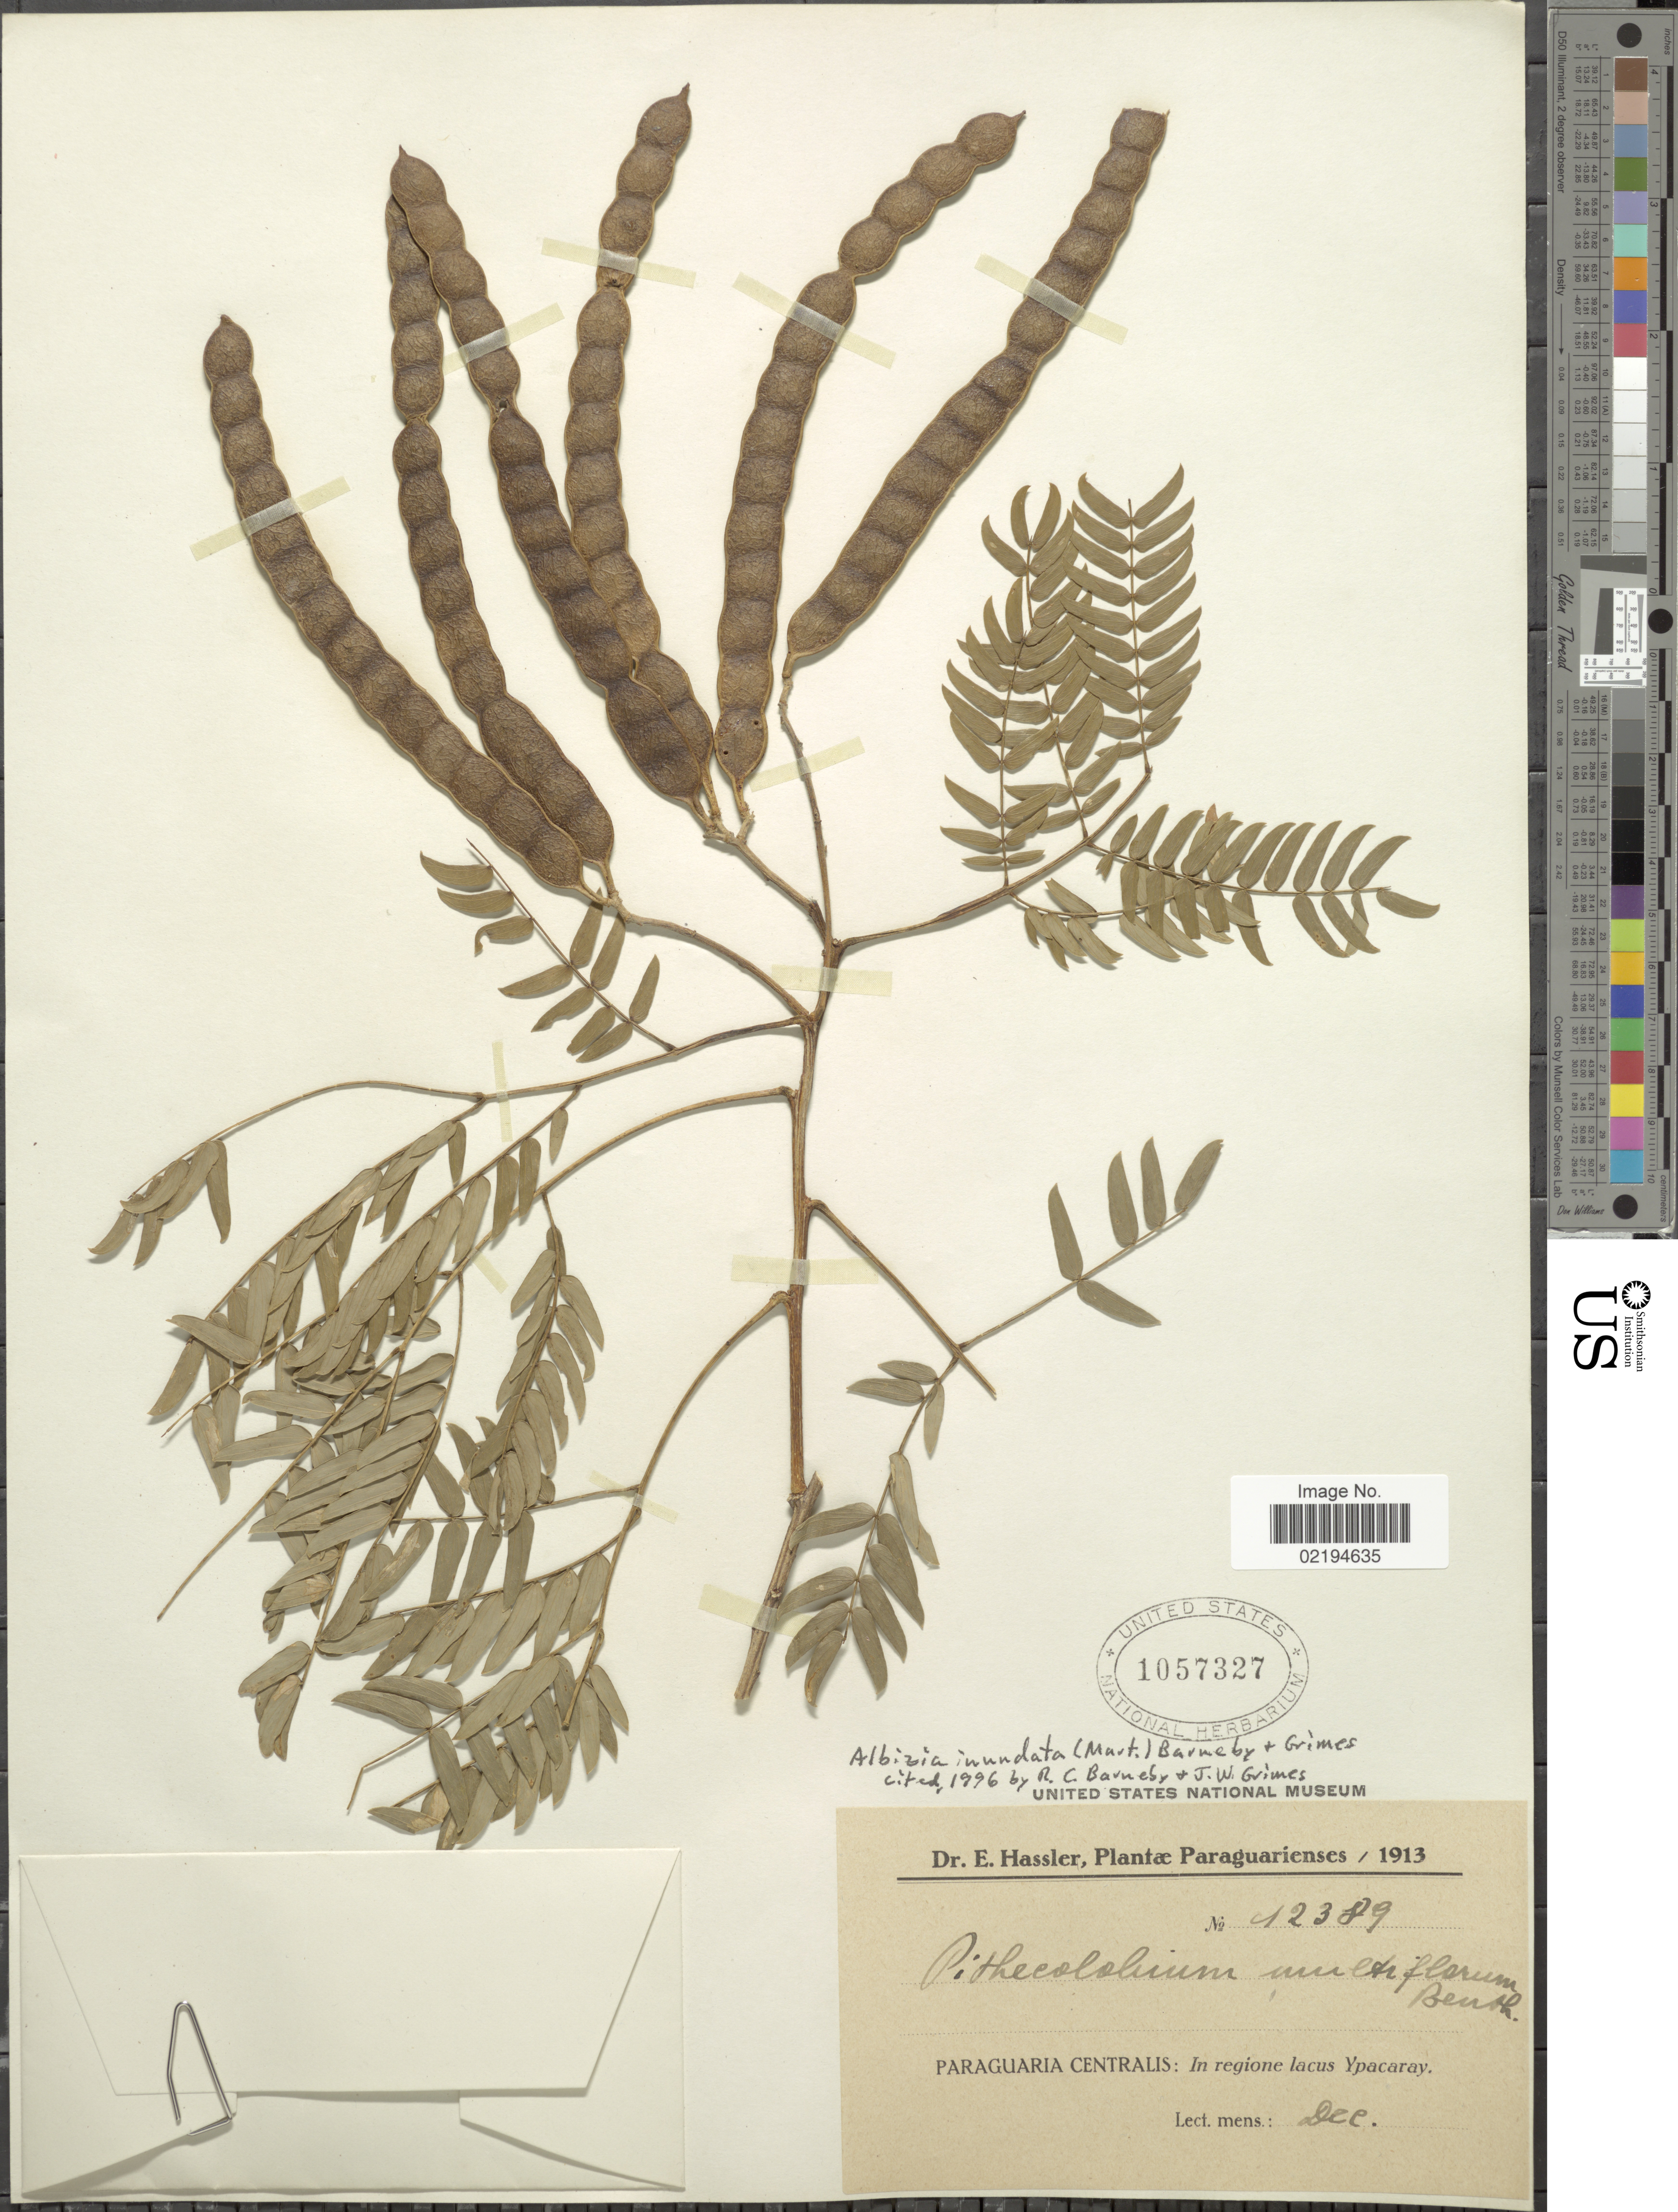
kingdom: Plantae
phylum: Tracheophyta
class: Magnoliopsida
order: Fabales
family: Fabaceae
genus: Pseudalbizzia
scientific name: Pseudalbizzia inundata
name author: (Mart.) Koenen & Duno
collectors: E. Hassler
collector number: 12389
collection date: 1913-12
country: Paraguay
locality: Paraguarienses, Paraguaria centralis: in regione lacus Ypacaray.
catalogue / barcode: US 1057327